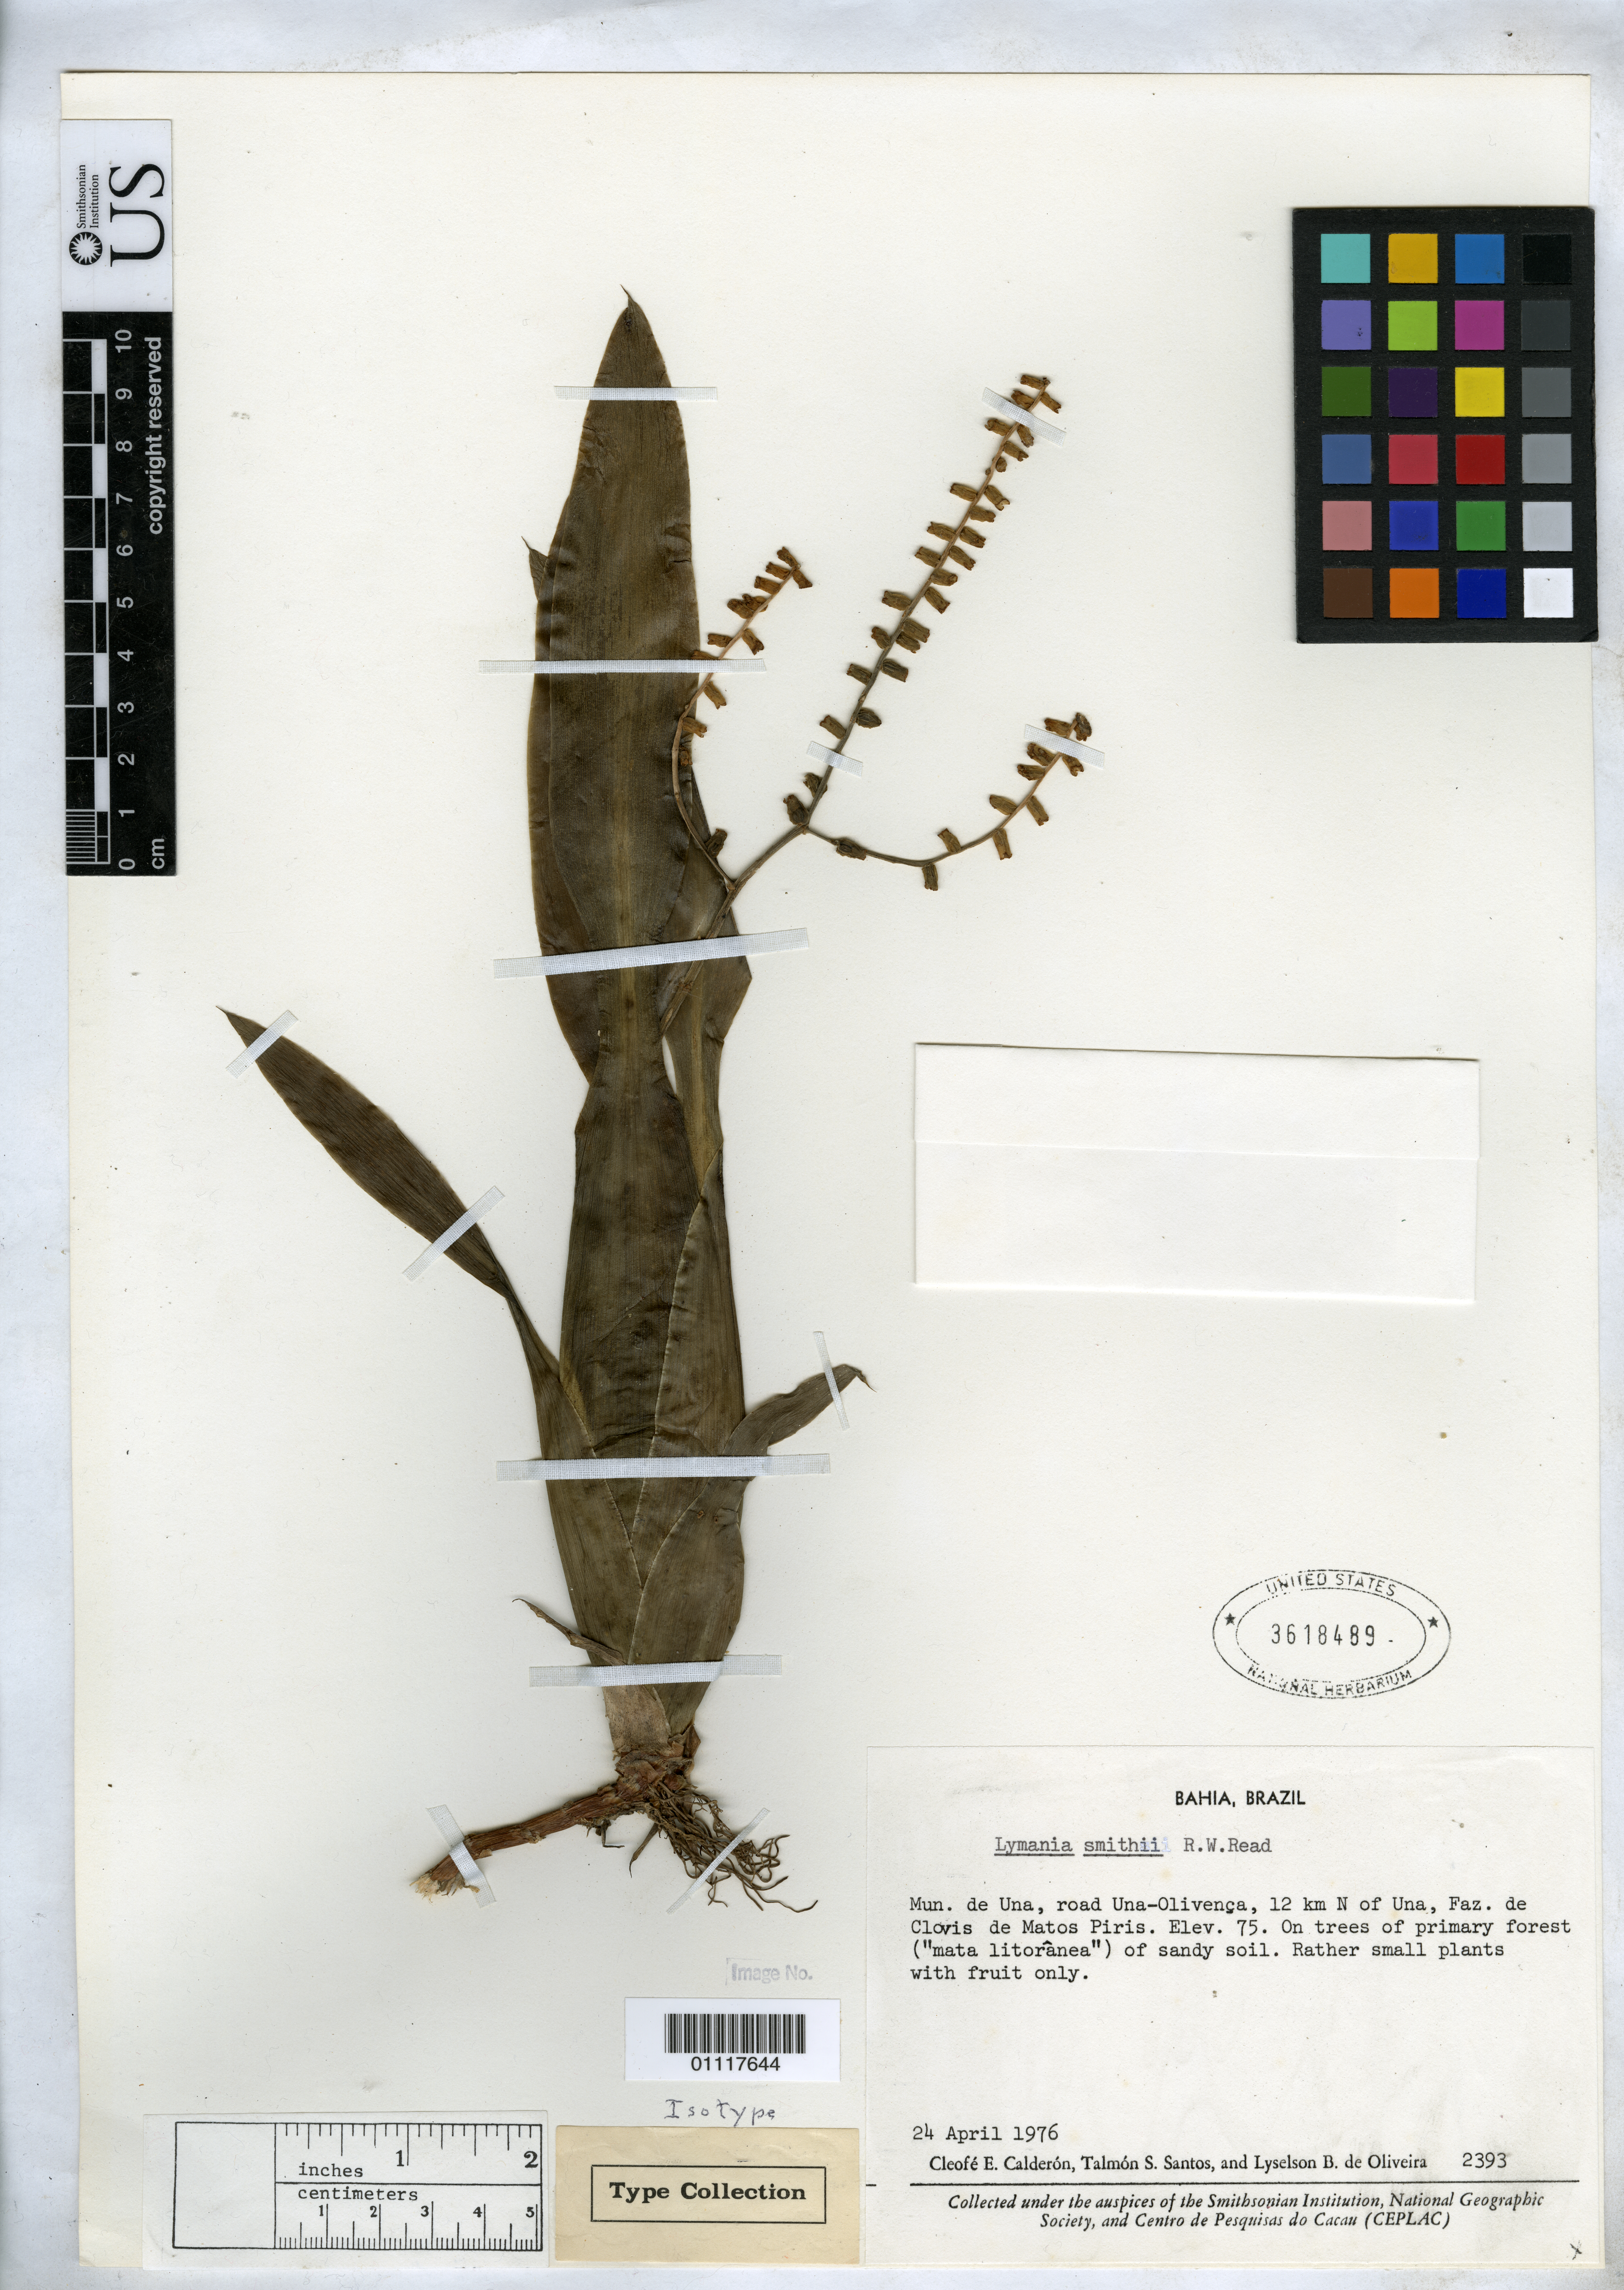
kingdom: Plantae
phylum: Tracheophyta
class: Liliopsida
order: Poales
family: Bromeliaceae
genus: Lymania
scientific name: Lymania smithii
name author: Read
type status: Isotype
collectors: C. E. Calderón, T. S. Santos & L. de Oliveira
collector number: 2393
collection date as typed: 24 Apr 1976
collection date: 1976-04-24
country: Brazil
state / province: Bahia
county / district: Una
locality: Una-Oliverca road, N of Una, Faz. de Clovis de Matos Piris.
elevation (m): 75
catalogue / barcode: US 3618489